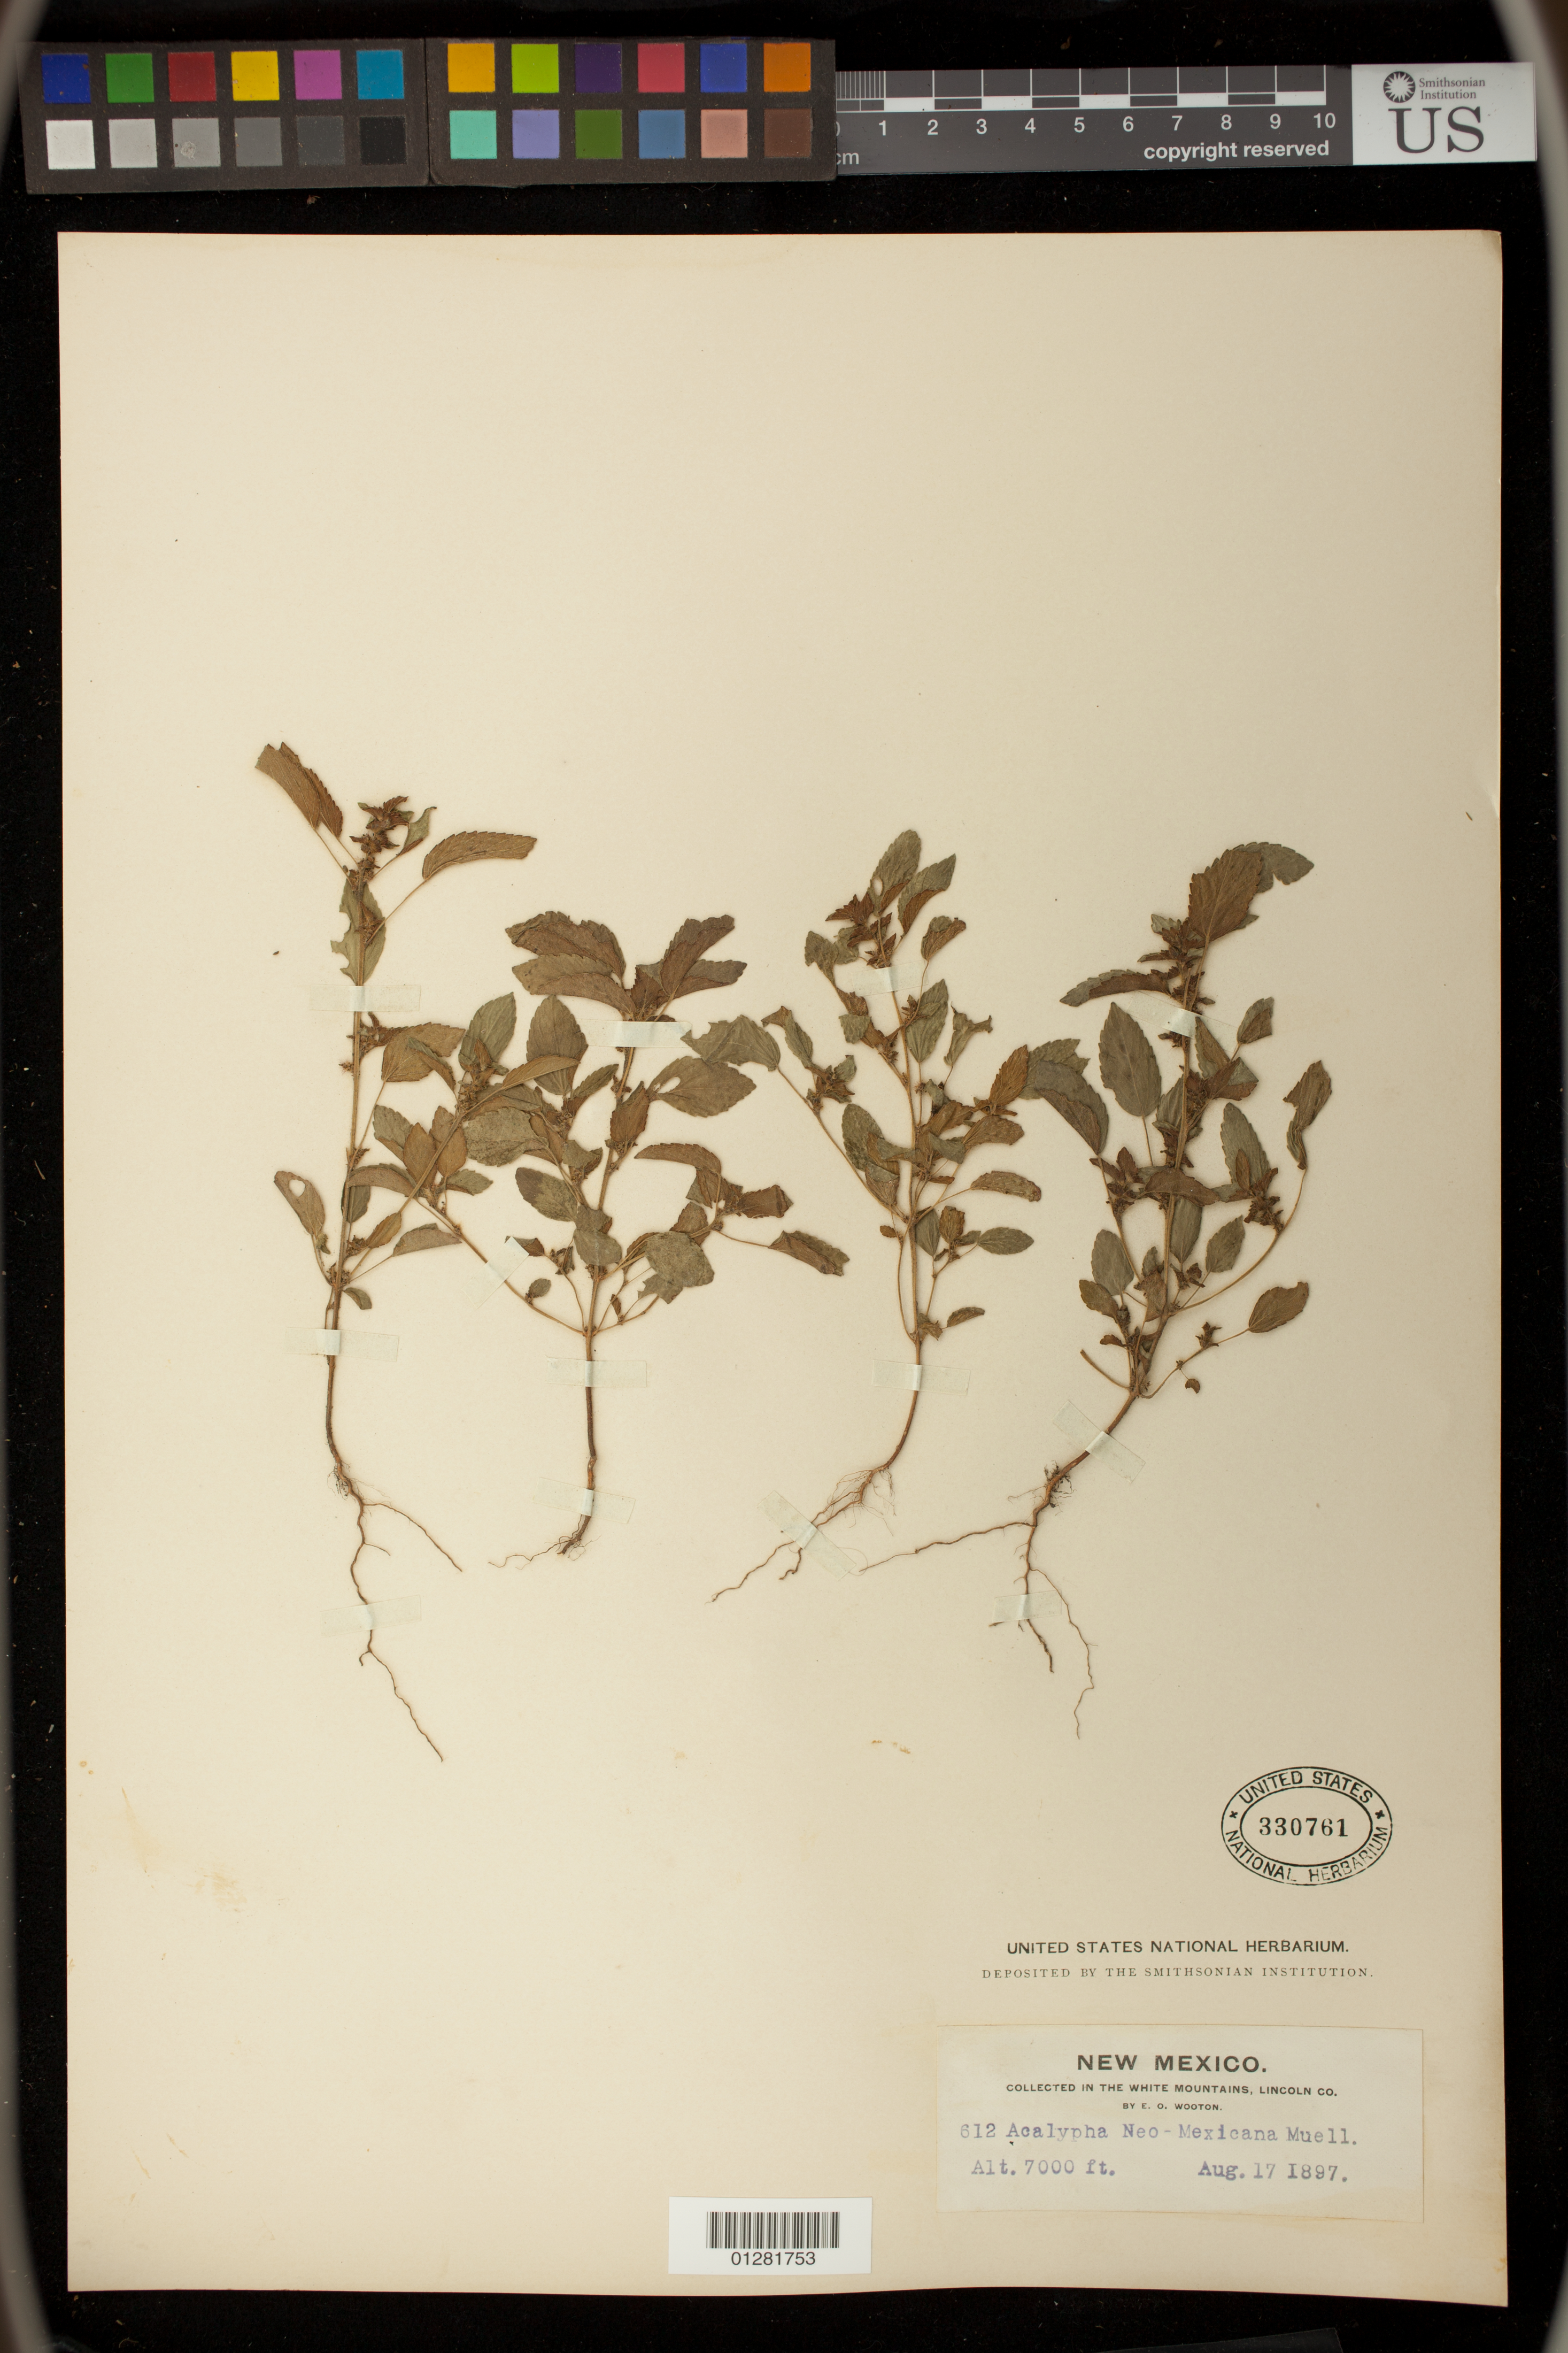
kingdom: Plantae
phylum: Tracheophyta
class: Magnoliopsida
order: Malpighiales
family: Euphorbiaceae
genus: Acalypha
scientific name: Acalypha neomexicana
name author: Müll. Arg.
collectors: E. O. Wooton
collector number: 612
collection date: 1897-08-17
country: United States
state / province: New Mexico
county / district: Lincoln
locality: White Mountains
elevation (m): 2134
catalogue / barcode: US 330761